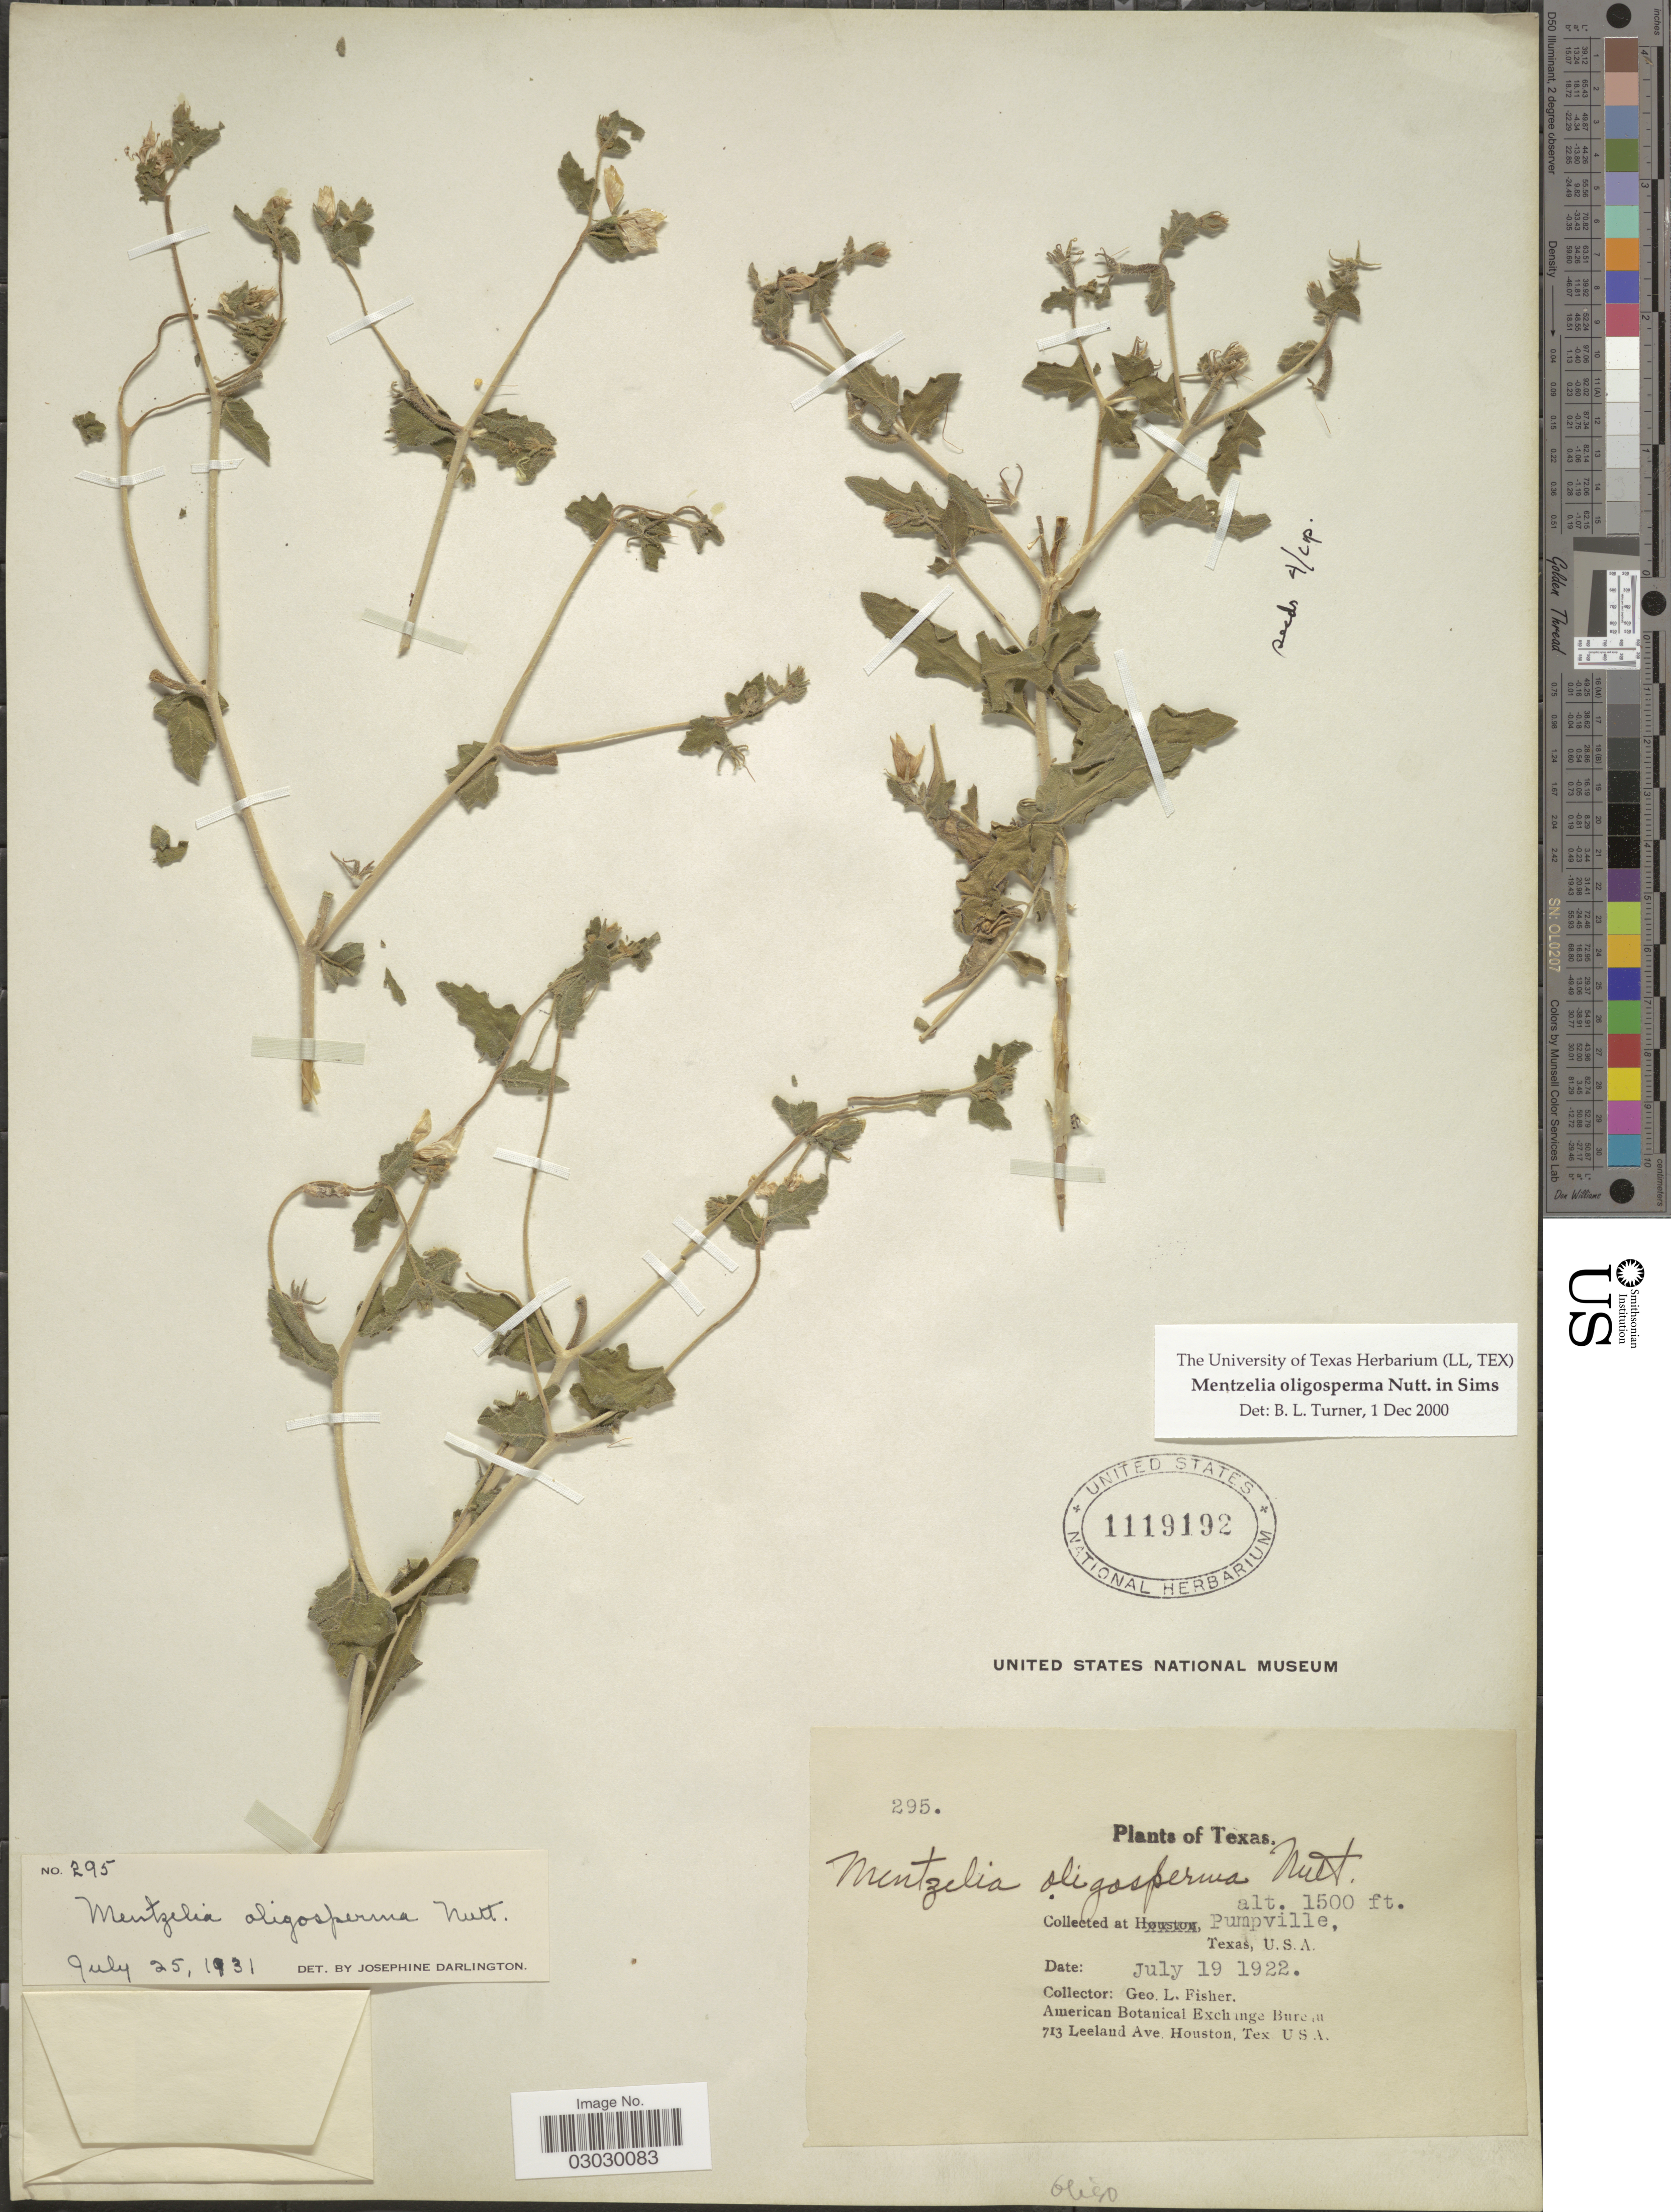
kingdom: Plantae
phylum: Tracheophyta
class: Magnoliopsida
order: Cornales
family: Loasaceae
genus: Mentzelia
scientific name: Mentzelia oligosperma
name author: Nutt. ex Sims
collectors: G. L. Fisher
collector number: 295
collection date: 1922-07-19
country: United States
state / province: Texas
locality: Pumpville.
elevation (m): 457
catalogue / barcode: US 1119192